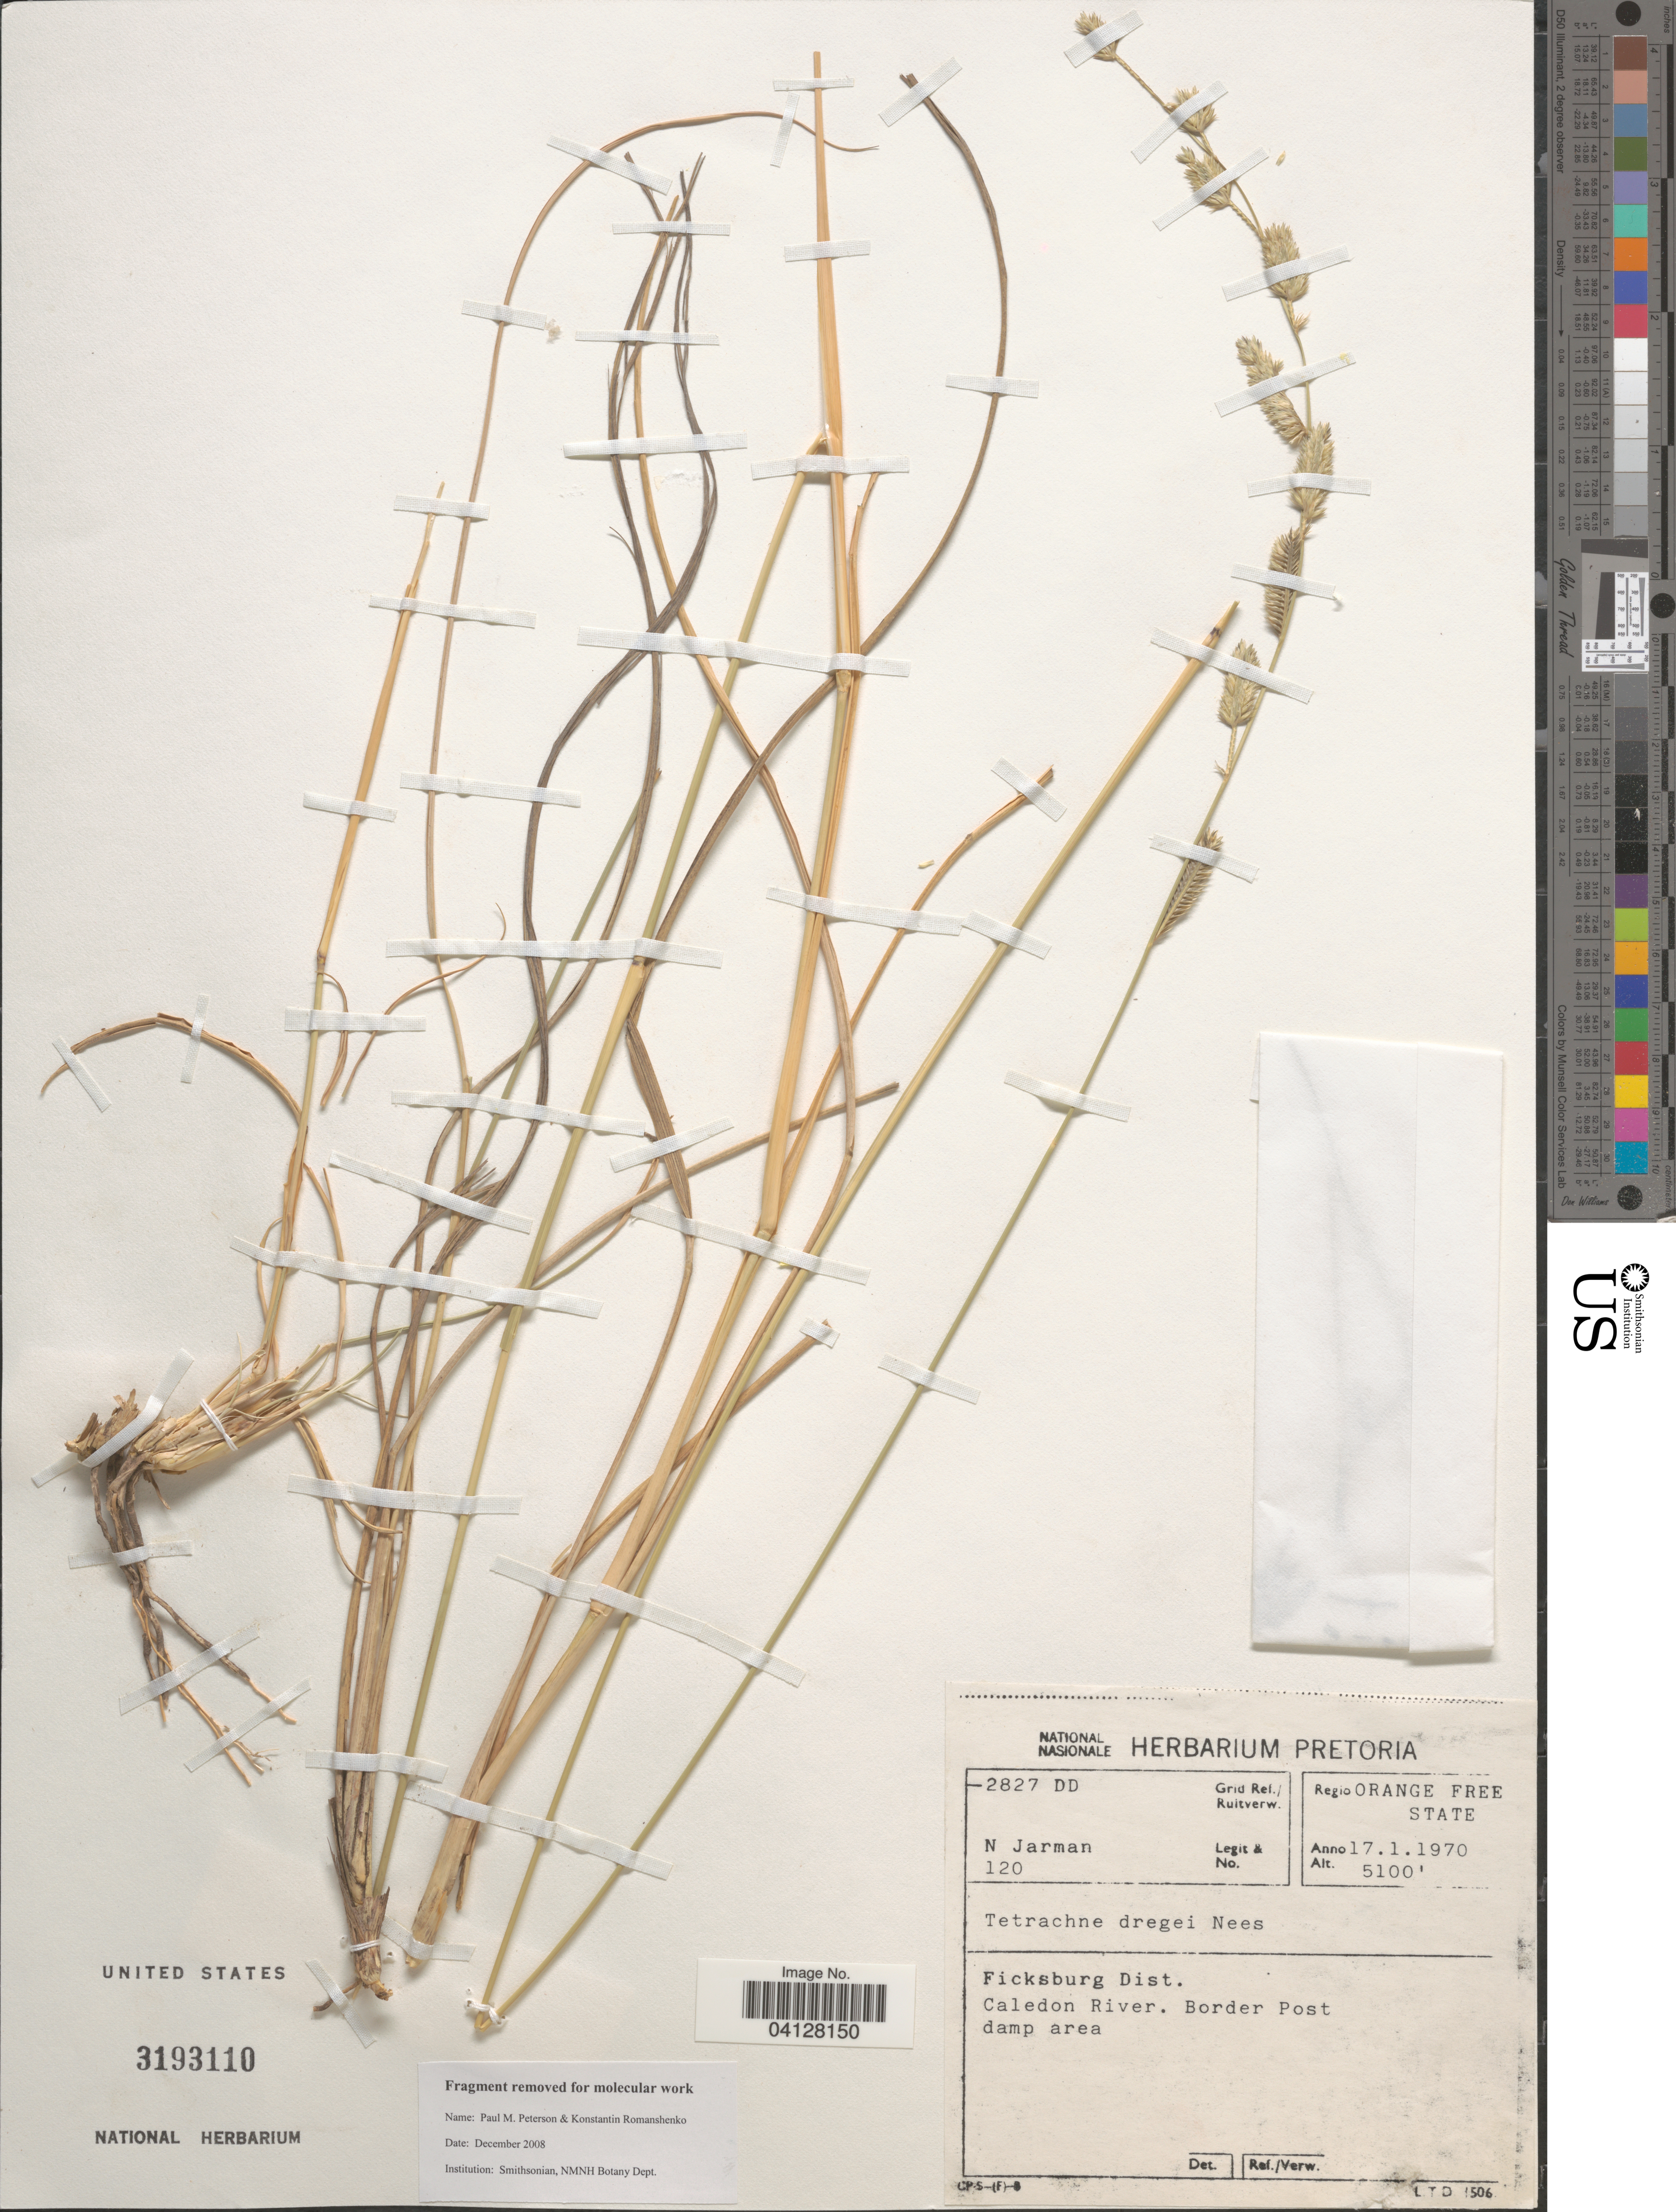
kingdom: Plantae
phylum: Tracheophyta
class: Liliopsida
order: Poales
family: Poaceae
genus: Tetrachne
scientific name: Tetrachne dregei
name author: Nees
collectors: N. Jarman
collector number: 120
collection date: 1970-01-17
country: South Africa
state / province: Free State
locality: Grid Ref./ Ruitverw. 2827 DD. Regio Orange Free State. Ficksburg Dist. Caledon River. Border Post.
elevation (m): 1554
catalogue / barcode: US 3193110